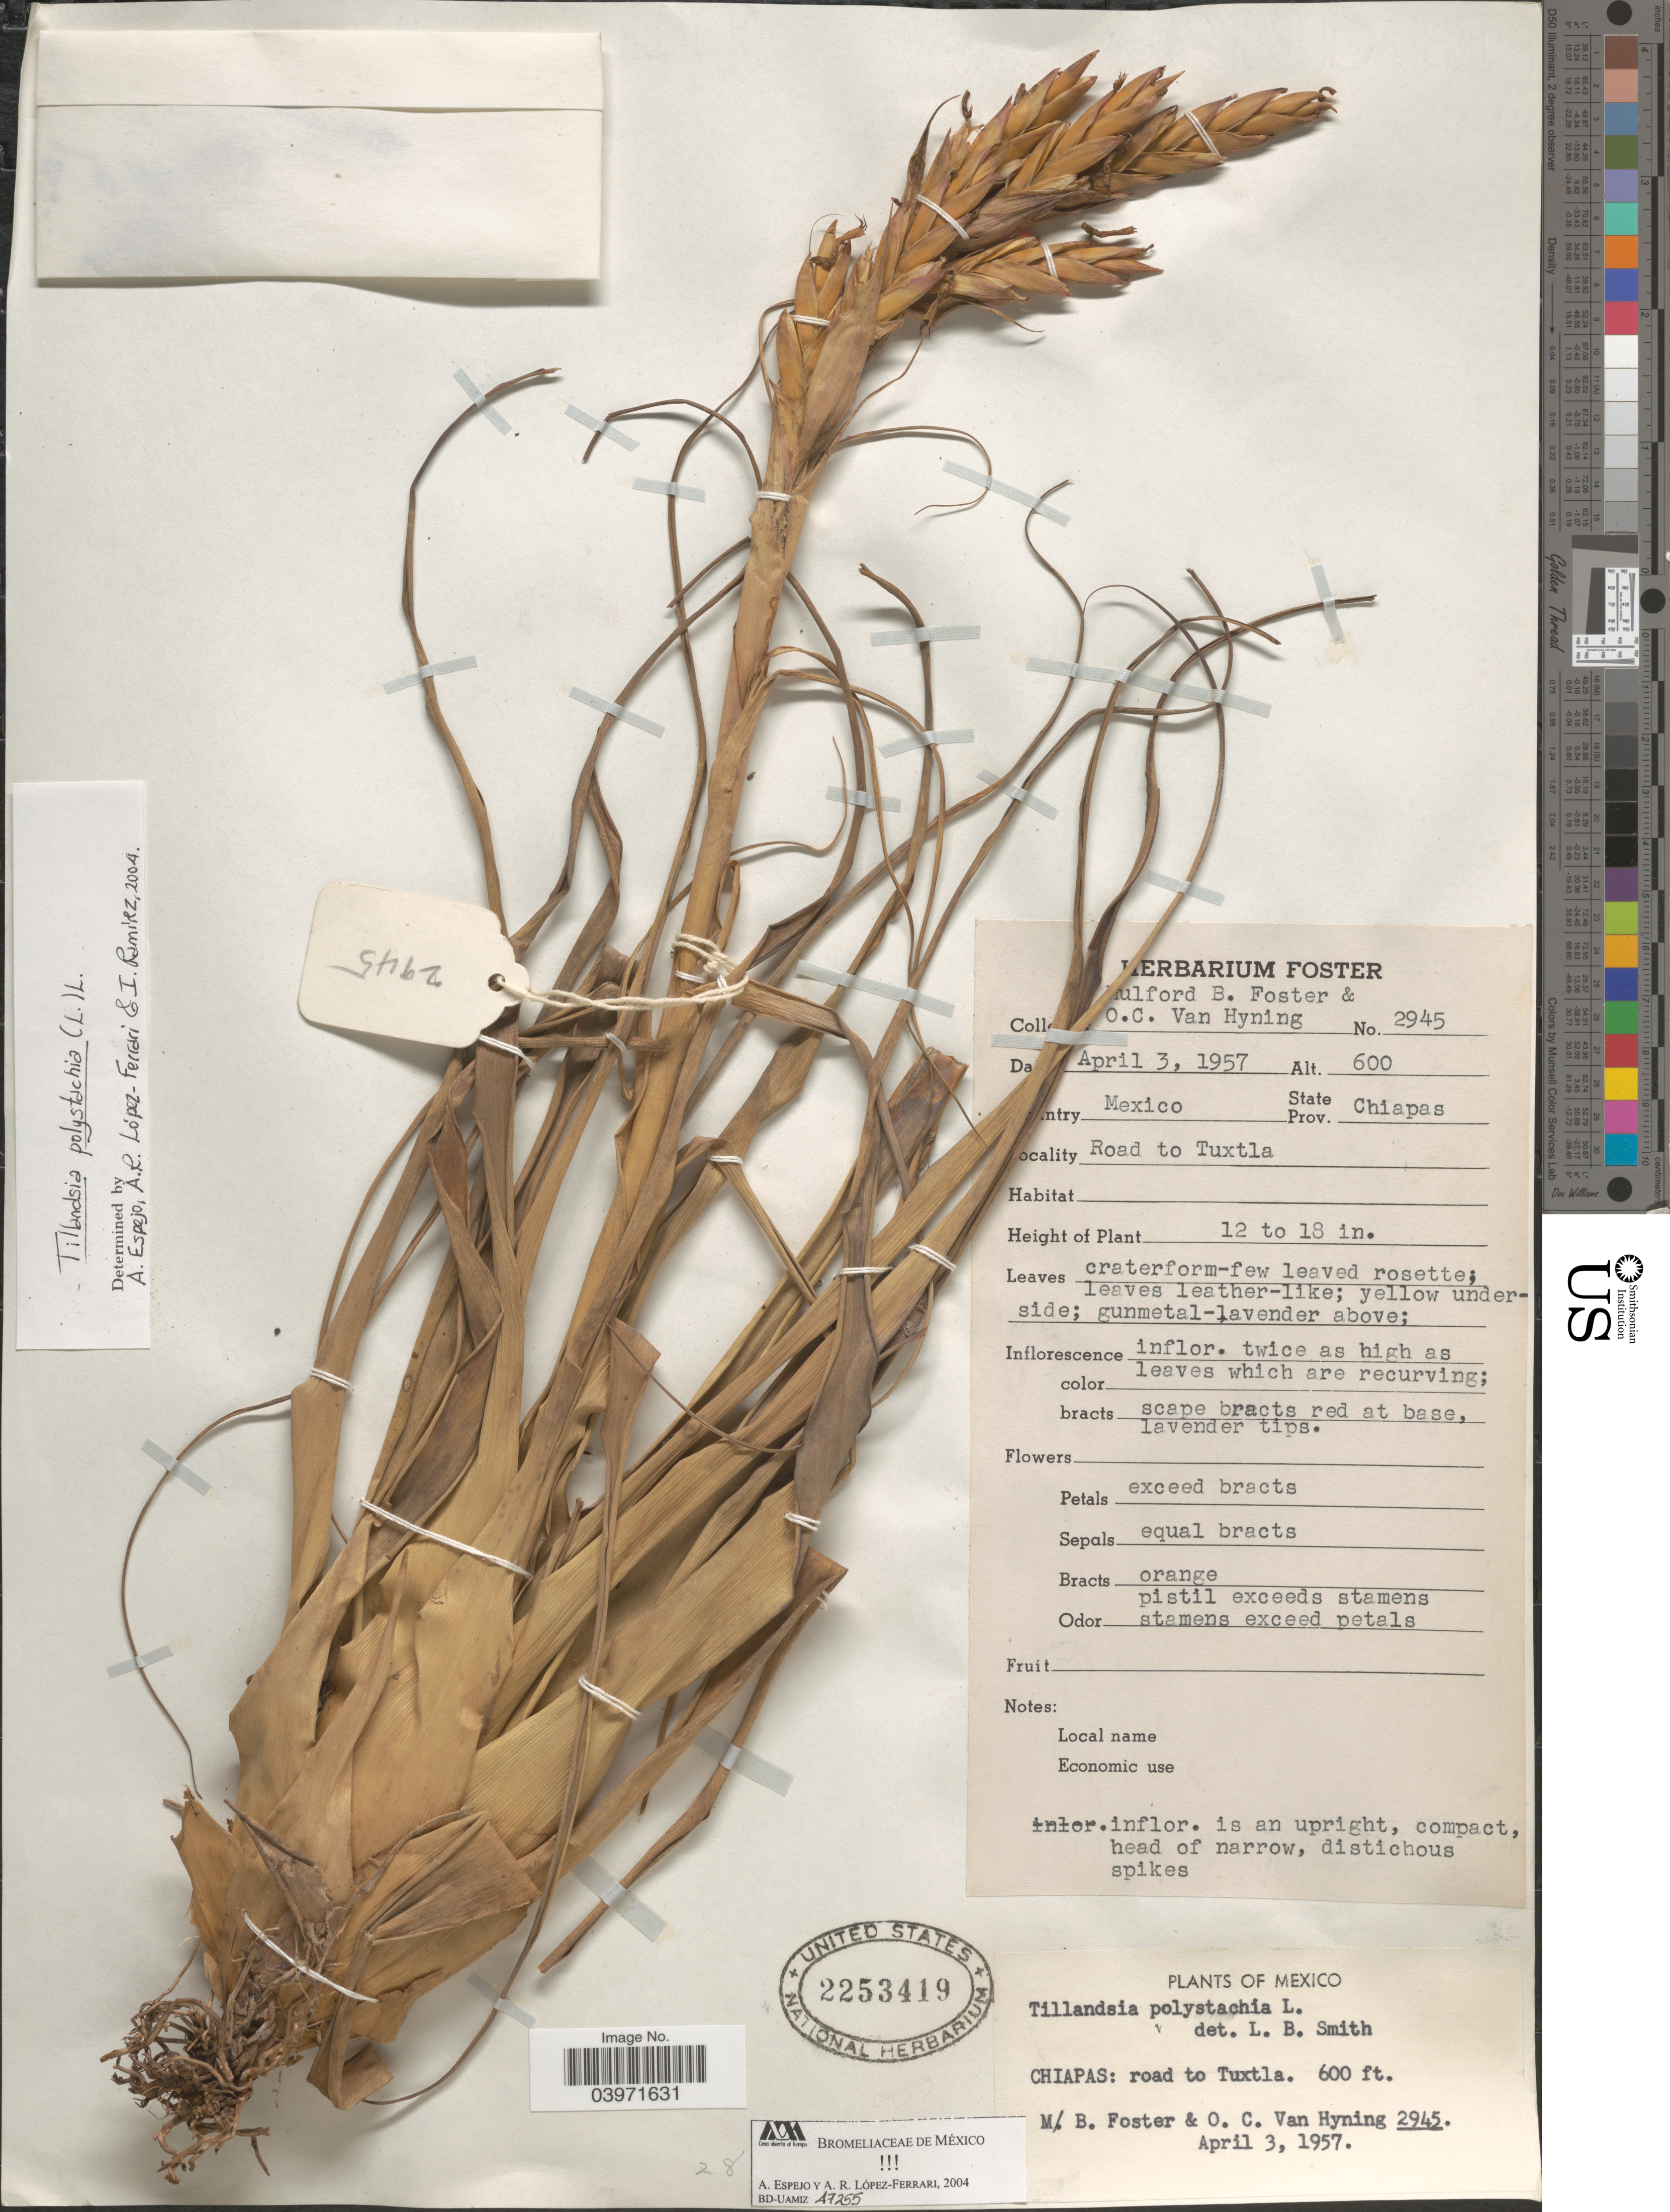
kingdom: Plantae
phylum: Tracheophyta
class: Liliopsida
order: Poales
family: Bromeliaceae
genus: Tillandsia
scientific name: Tillandsia polystachia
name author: (L.) L.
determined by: Espejo, Adolfo; López Ferrari, Ana R.; Ramírez M., Ivon M.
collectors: M. B. Foster & O. Van Hyning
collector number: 2945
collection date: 1957-04-03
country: Mexico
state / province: Chiapas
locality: Road to Tuxtla.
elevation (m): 183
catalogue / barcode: US 2253419